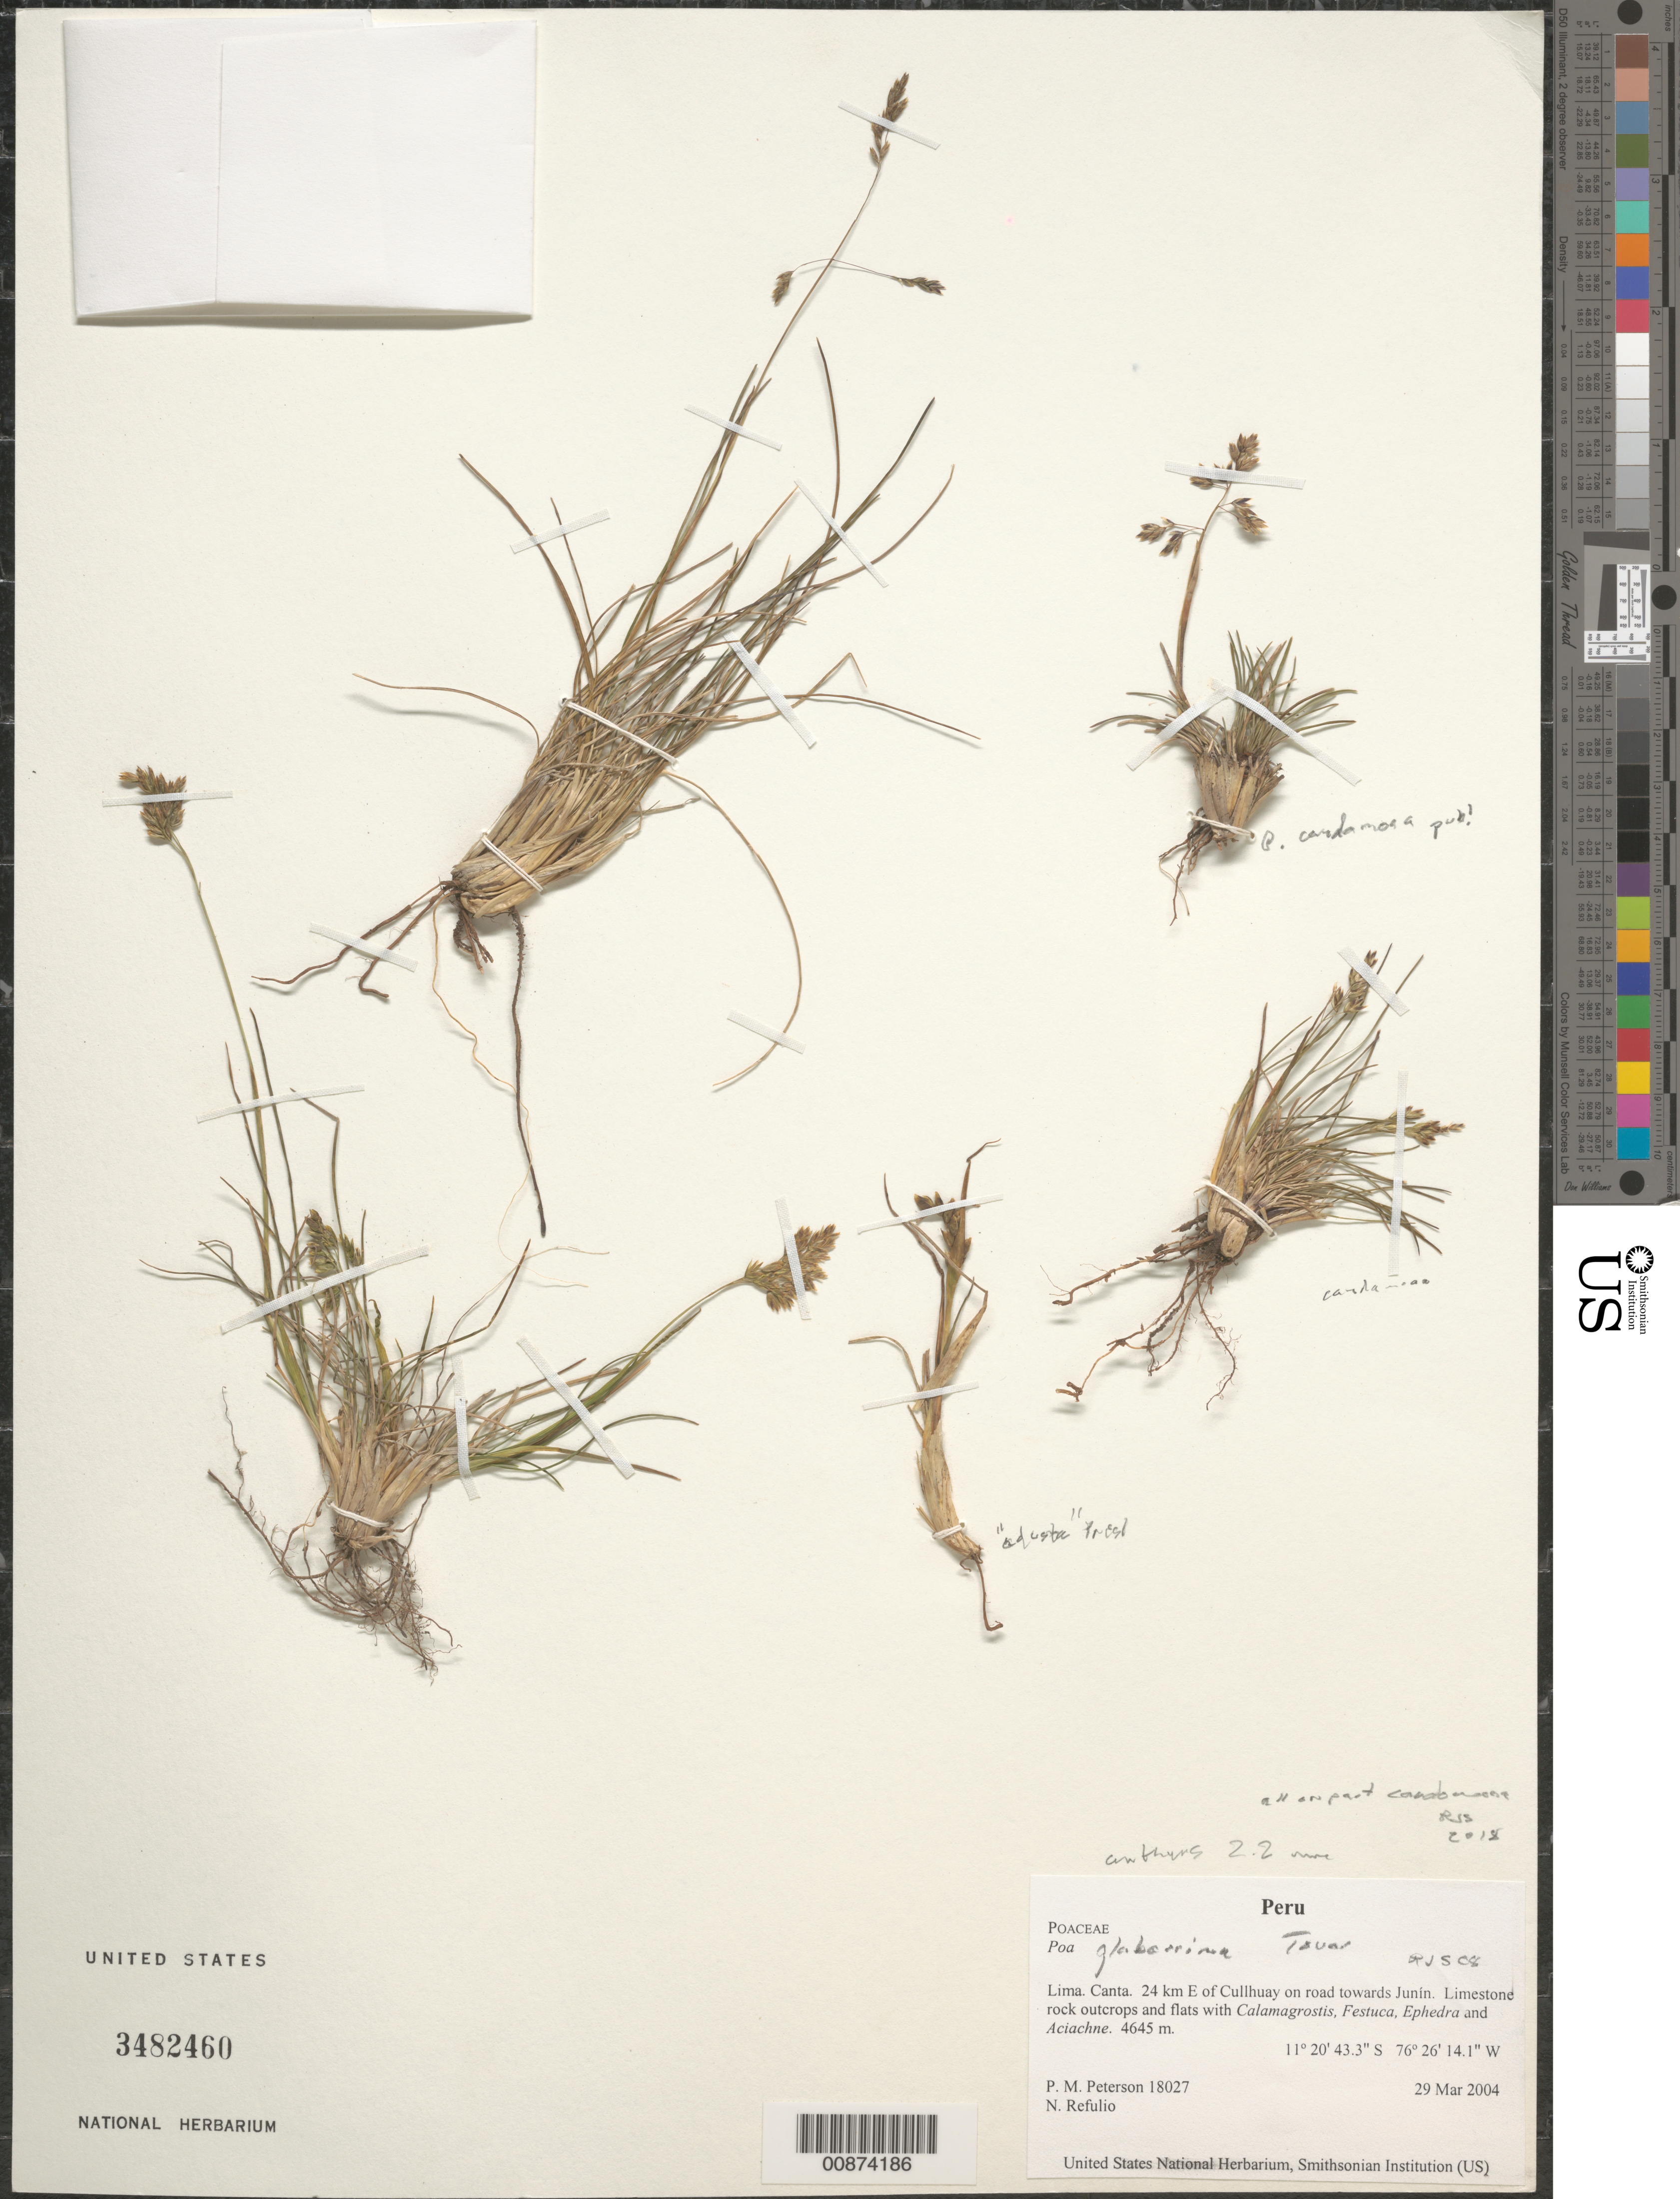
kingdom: Plantae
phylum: Tracheophyta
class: Liliopsida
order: Poales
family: Poaceae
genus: Poa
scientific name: Poa glaberrima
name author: Tovar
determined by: Soreng, Robert J., Research Associate (BOT), Smithsonian Institution - National Museum of Natural History (UNITED STATES)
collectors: P. M. Peterson & N. Refulio-Rodríguez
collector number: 18027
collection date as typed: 29 Mar 2004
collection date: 2004-03-29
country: Peru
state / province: Lima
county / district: Canta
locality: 24 km E of Cullhuay on road towards Junín. Limestone rock outcrops and flats with Calamagrostis, Festuca, Ephedra and Aciachne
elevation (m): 4645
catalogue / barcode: US 3482460